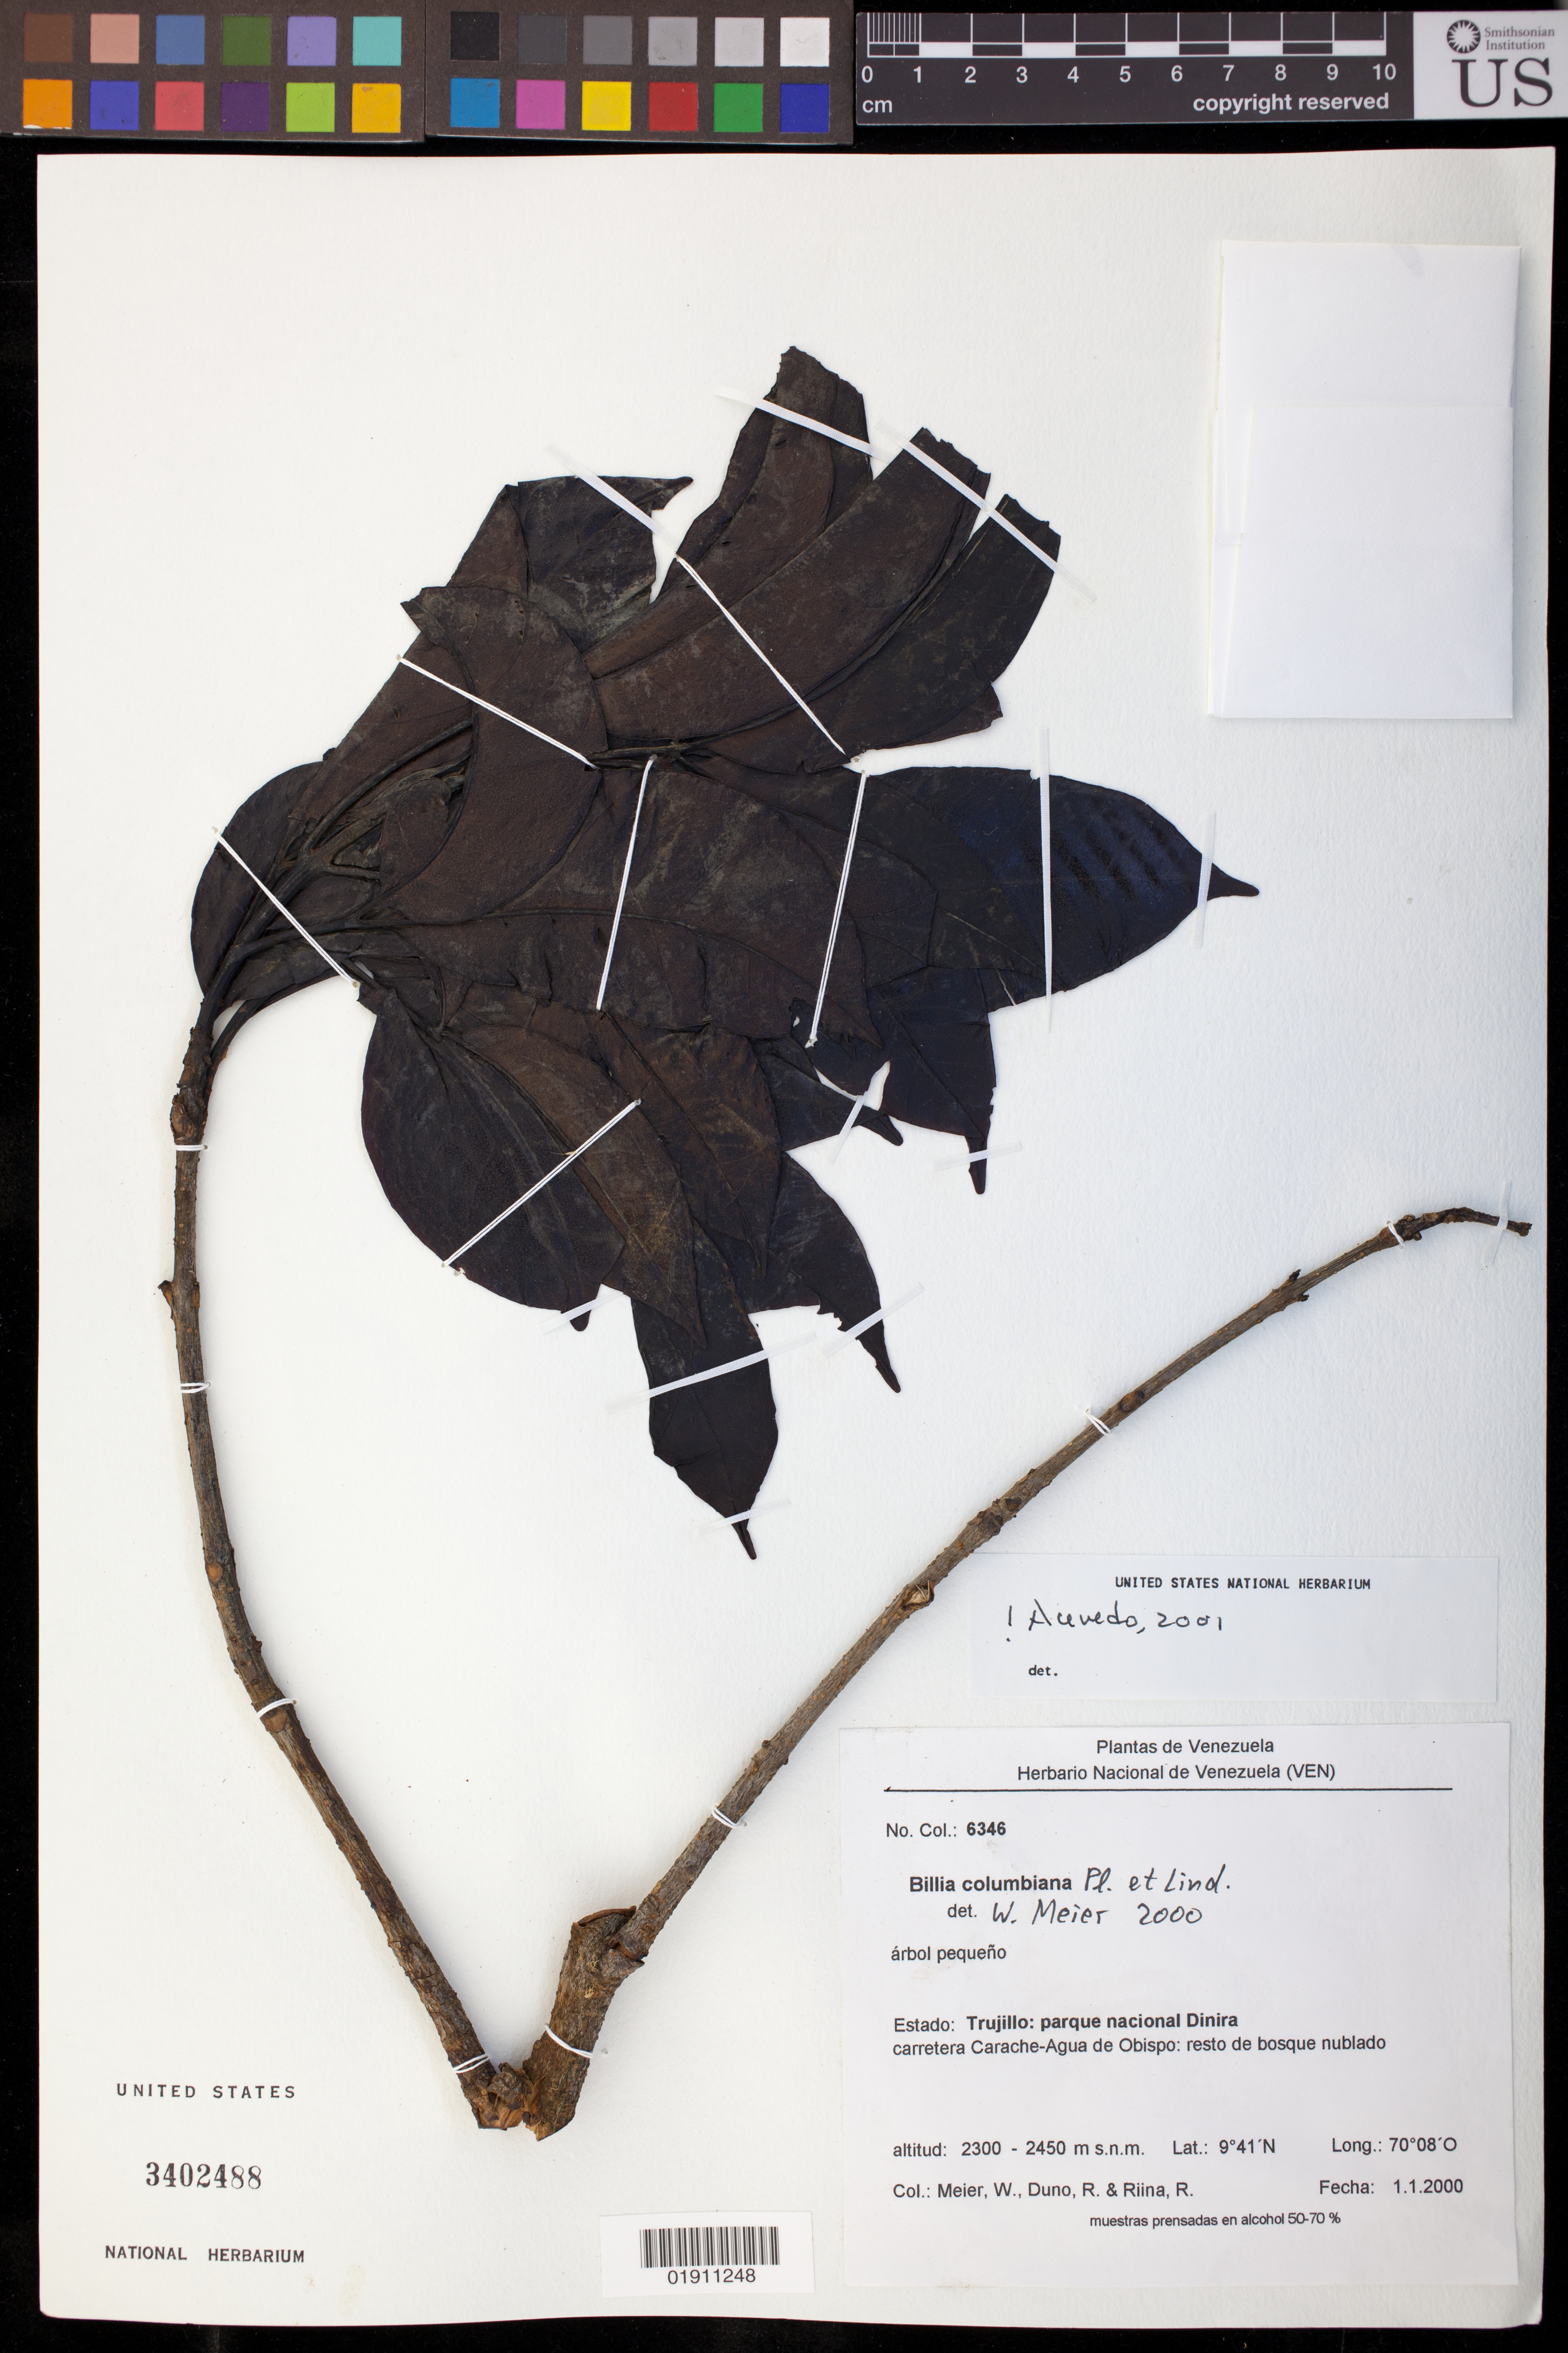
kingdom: Plantae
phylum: Tracheophyta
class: Magnoliopsida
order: Sapindales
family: Sapindaceae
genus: Billia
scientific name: Billia rosea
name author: (Planch. & Linden) C. Ulloa & P.M. Jørg.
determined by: Acevedo-Rodríguez, P., (BOT), Smithsonian Institution - National Museum of Natural History (UNITED STATES)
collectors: W. Meier, R. Duno de Stefano & R. Riina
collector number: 6346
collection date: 2000-01-01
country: Venezuela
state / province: Trujillo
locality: Parque nacional Dinira; Carretera Carache-Agua de Obispo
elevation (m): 2300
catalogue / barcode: US 3402488